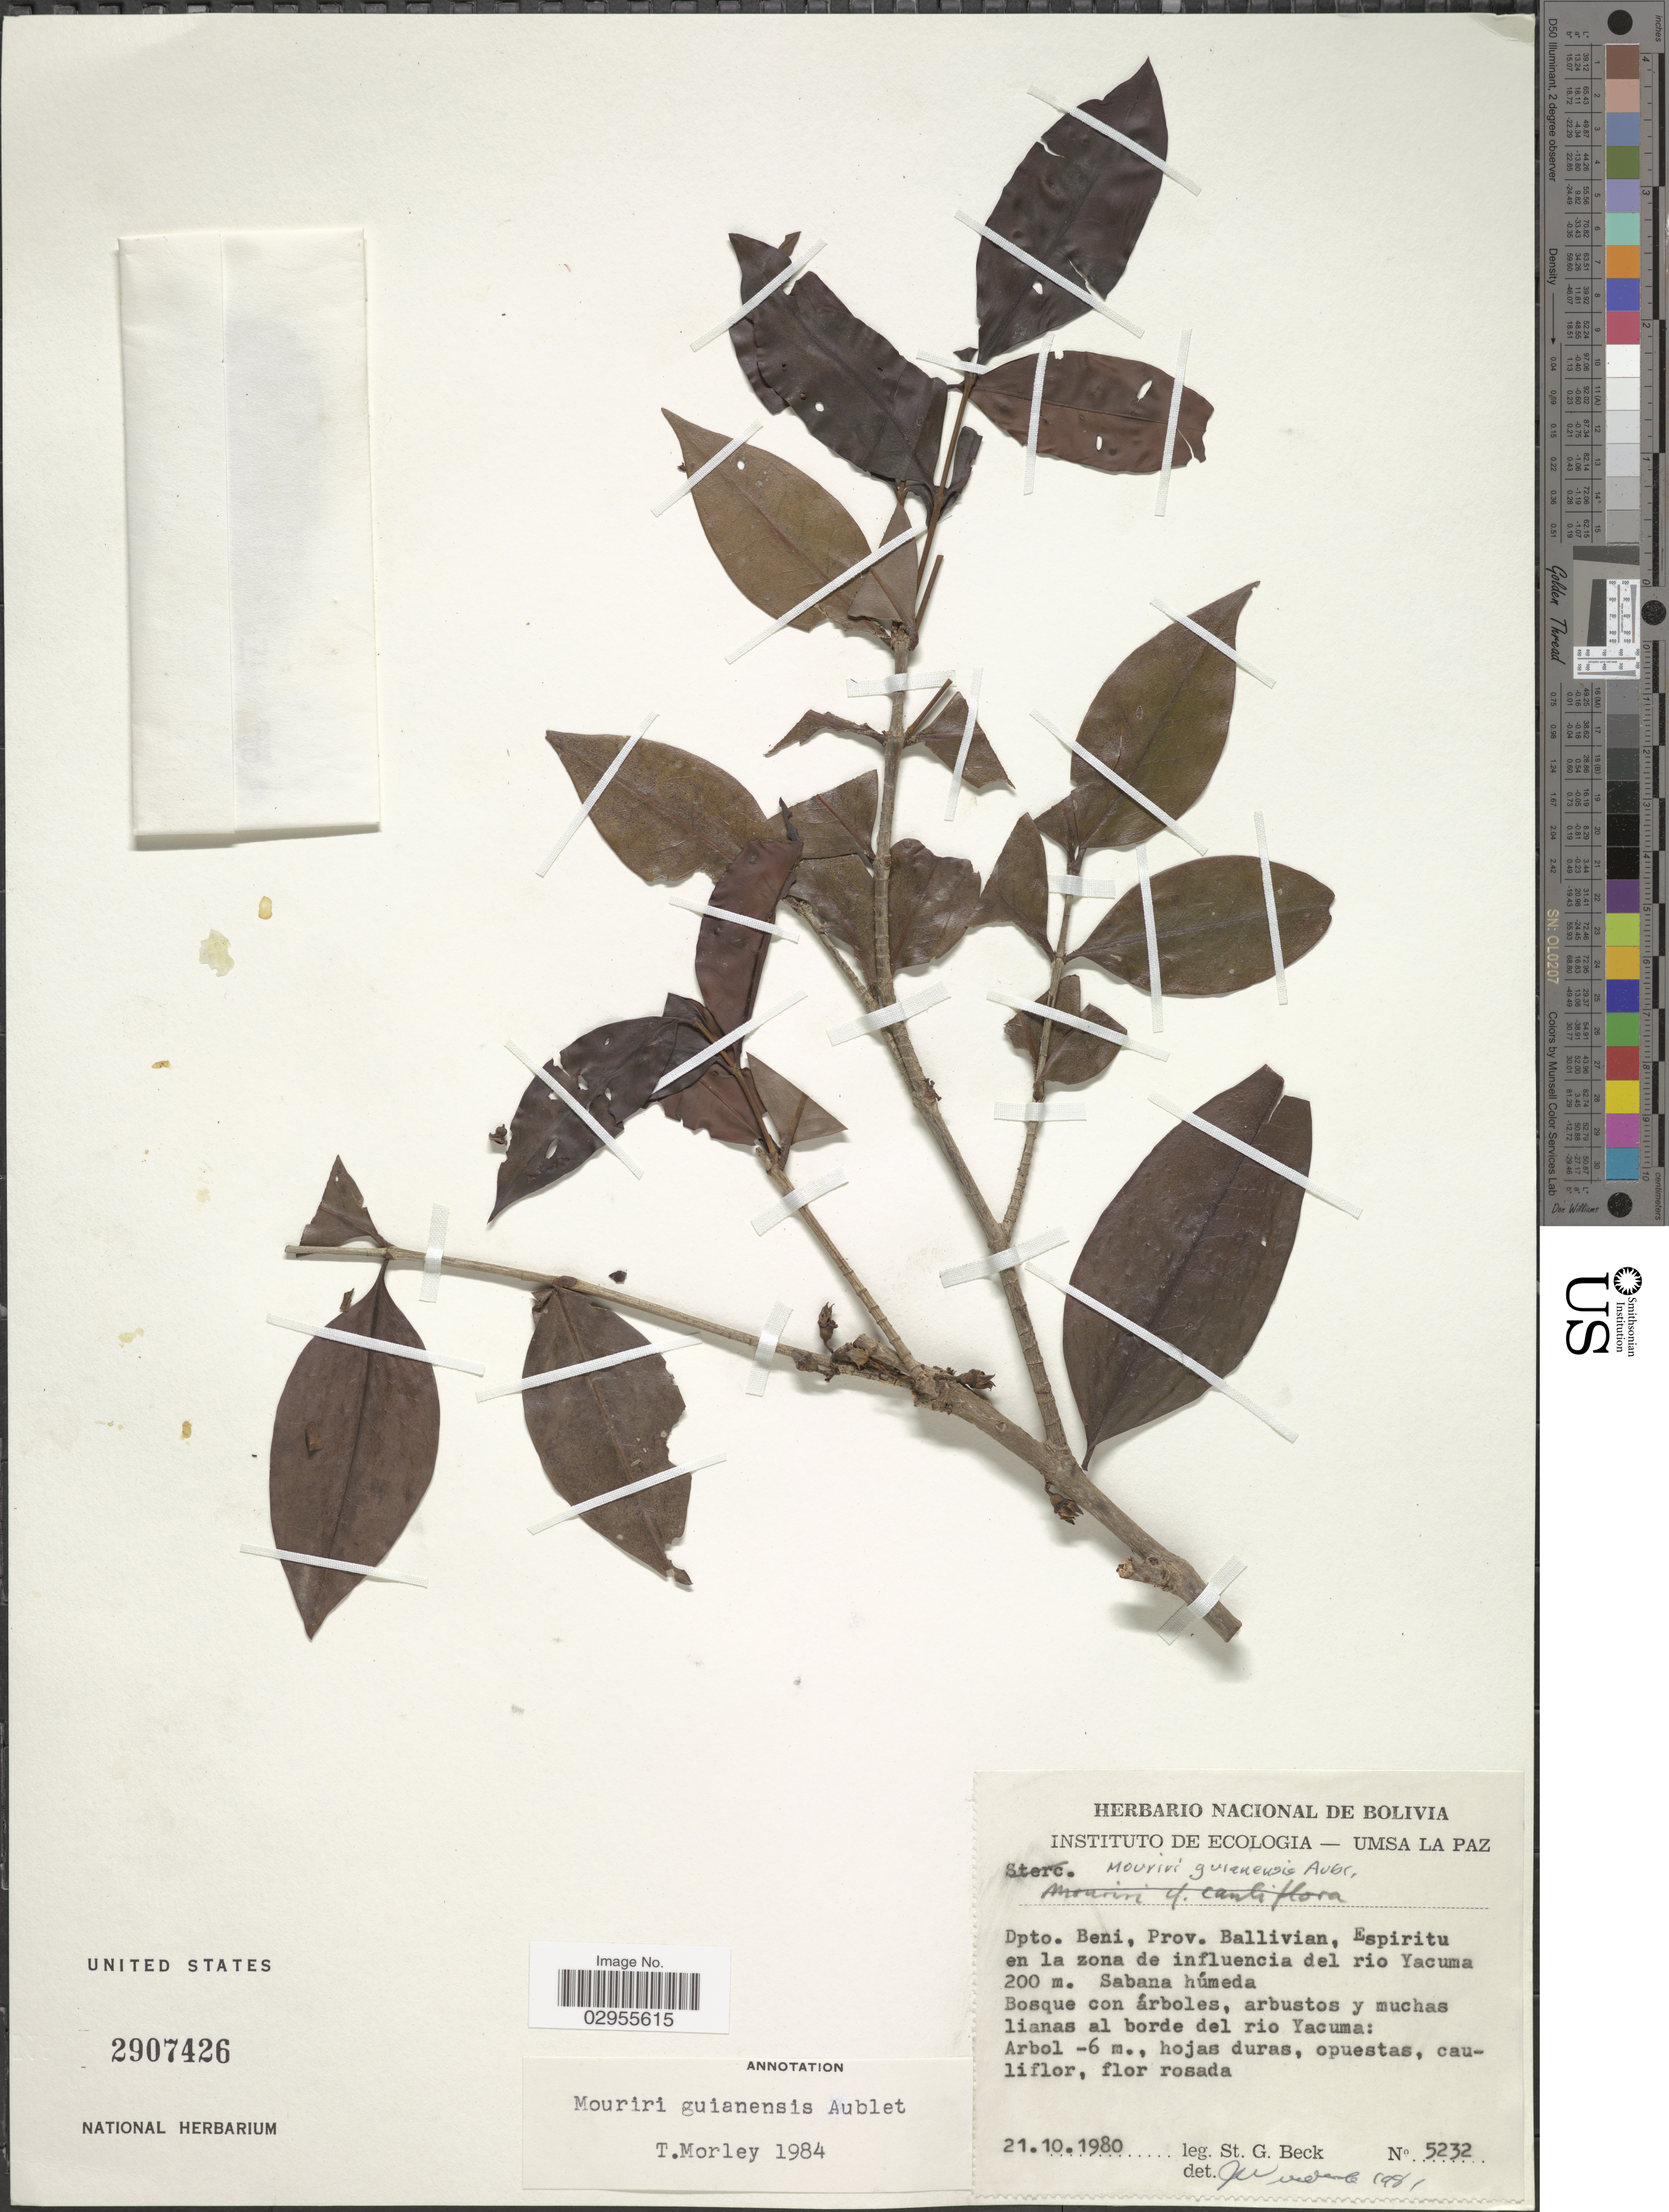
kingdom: Plantae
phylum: Tracheophyta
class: Magnoliopsida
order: Myrtales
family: Melastomataceae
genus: Mouriri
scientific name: Mouriri guianensis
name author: Aubl.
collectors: S. G. Beck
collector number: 5232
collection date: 1980-10-21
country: Bolivia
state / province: Beni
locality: Dpto. Beni, Prov. Ballivian, Espiritu en la zona de influencia del rio Yacuma. Sabana húmeda. Bosque con árboles, arbustos y muchas lianas al borde del rio Yacuma.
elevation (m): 200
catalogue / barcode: US 2907426